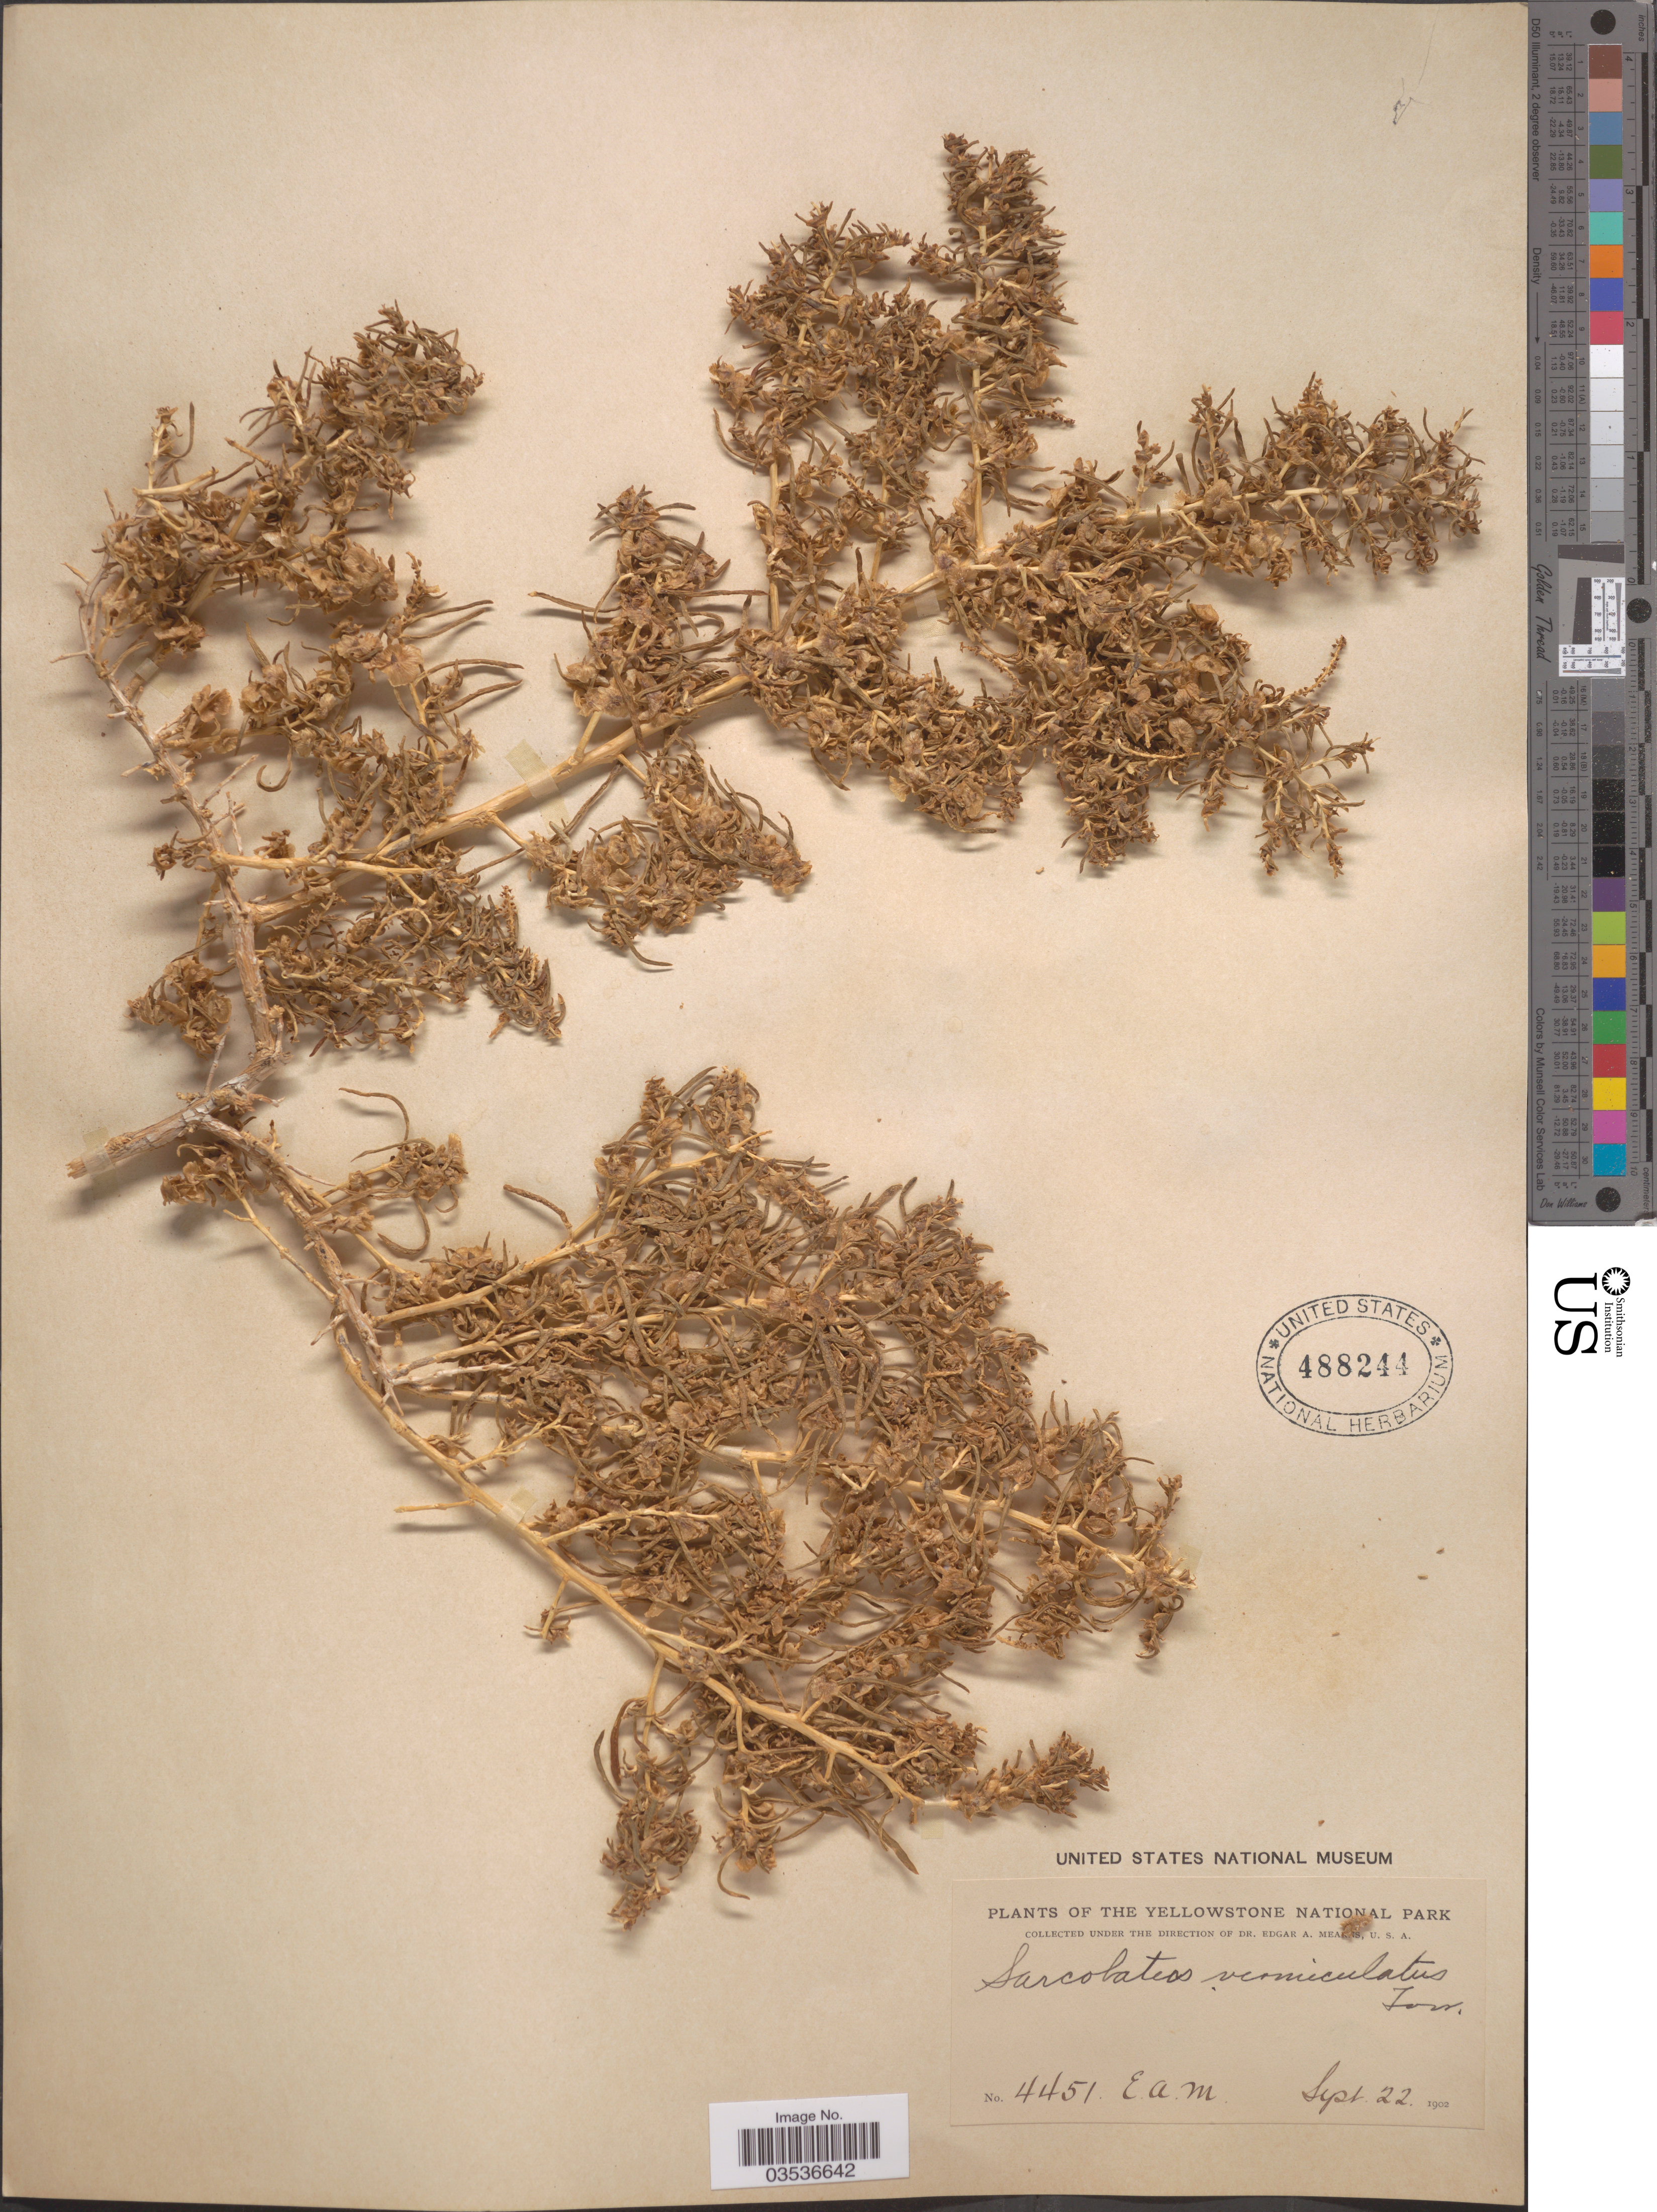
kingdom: Plantae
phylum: Tracheophyta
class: Magnoliopsida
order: Caryophyllales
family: Sarcobataceae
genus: Sarcobatus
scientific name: Sarcobatus vermiculatus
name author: (Hook.) Torr.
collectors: E. A. Mearns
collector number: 4451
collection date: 1902-09-22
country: United States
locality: The Yellowstone National Park.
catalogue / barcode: US 488244